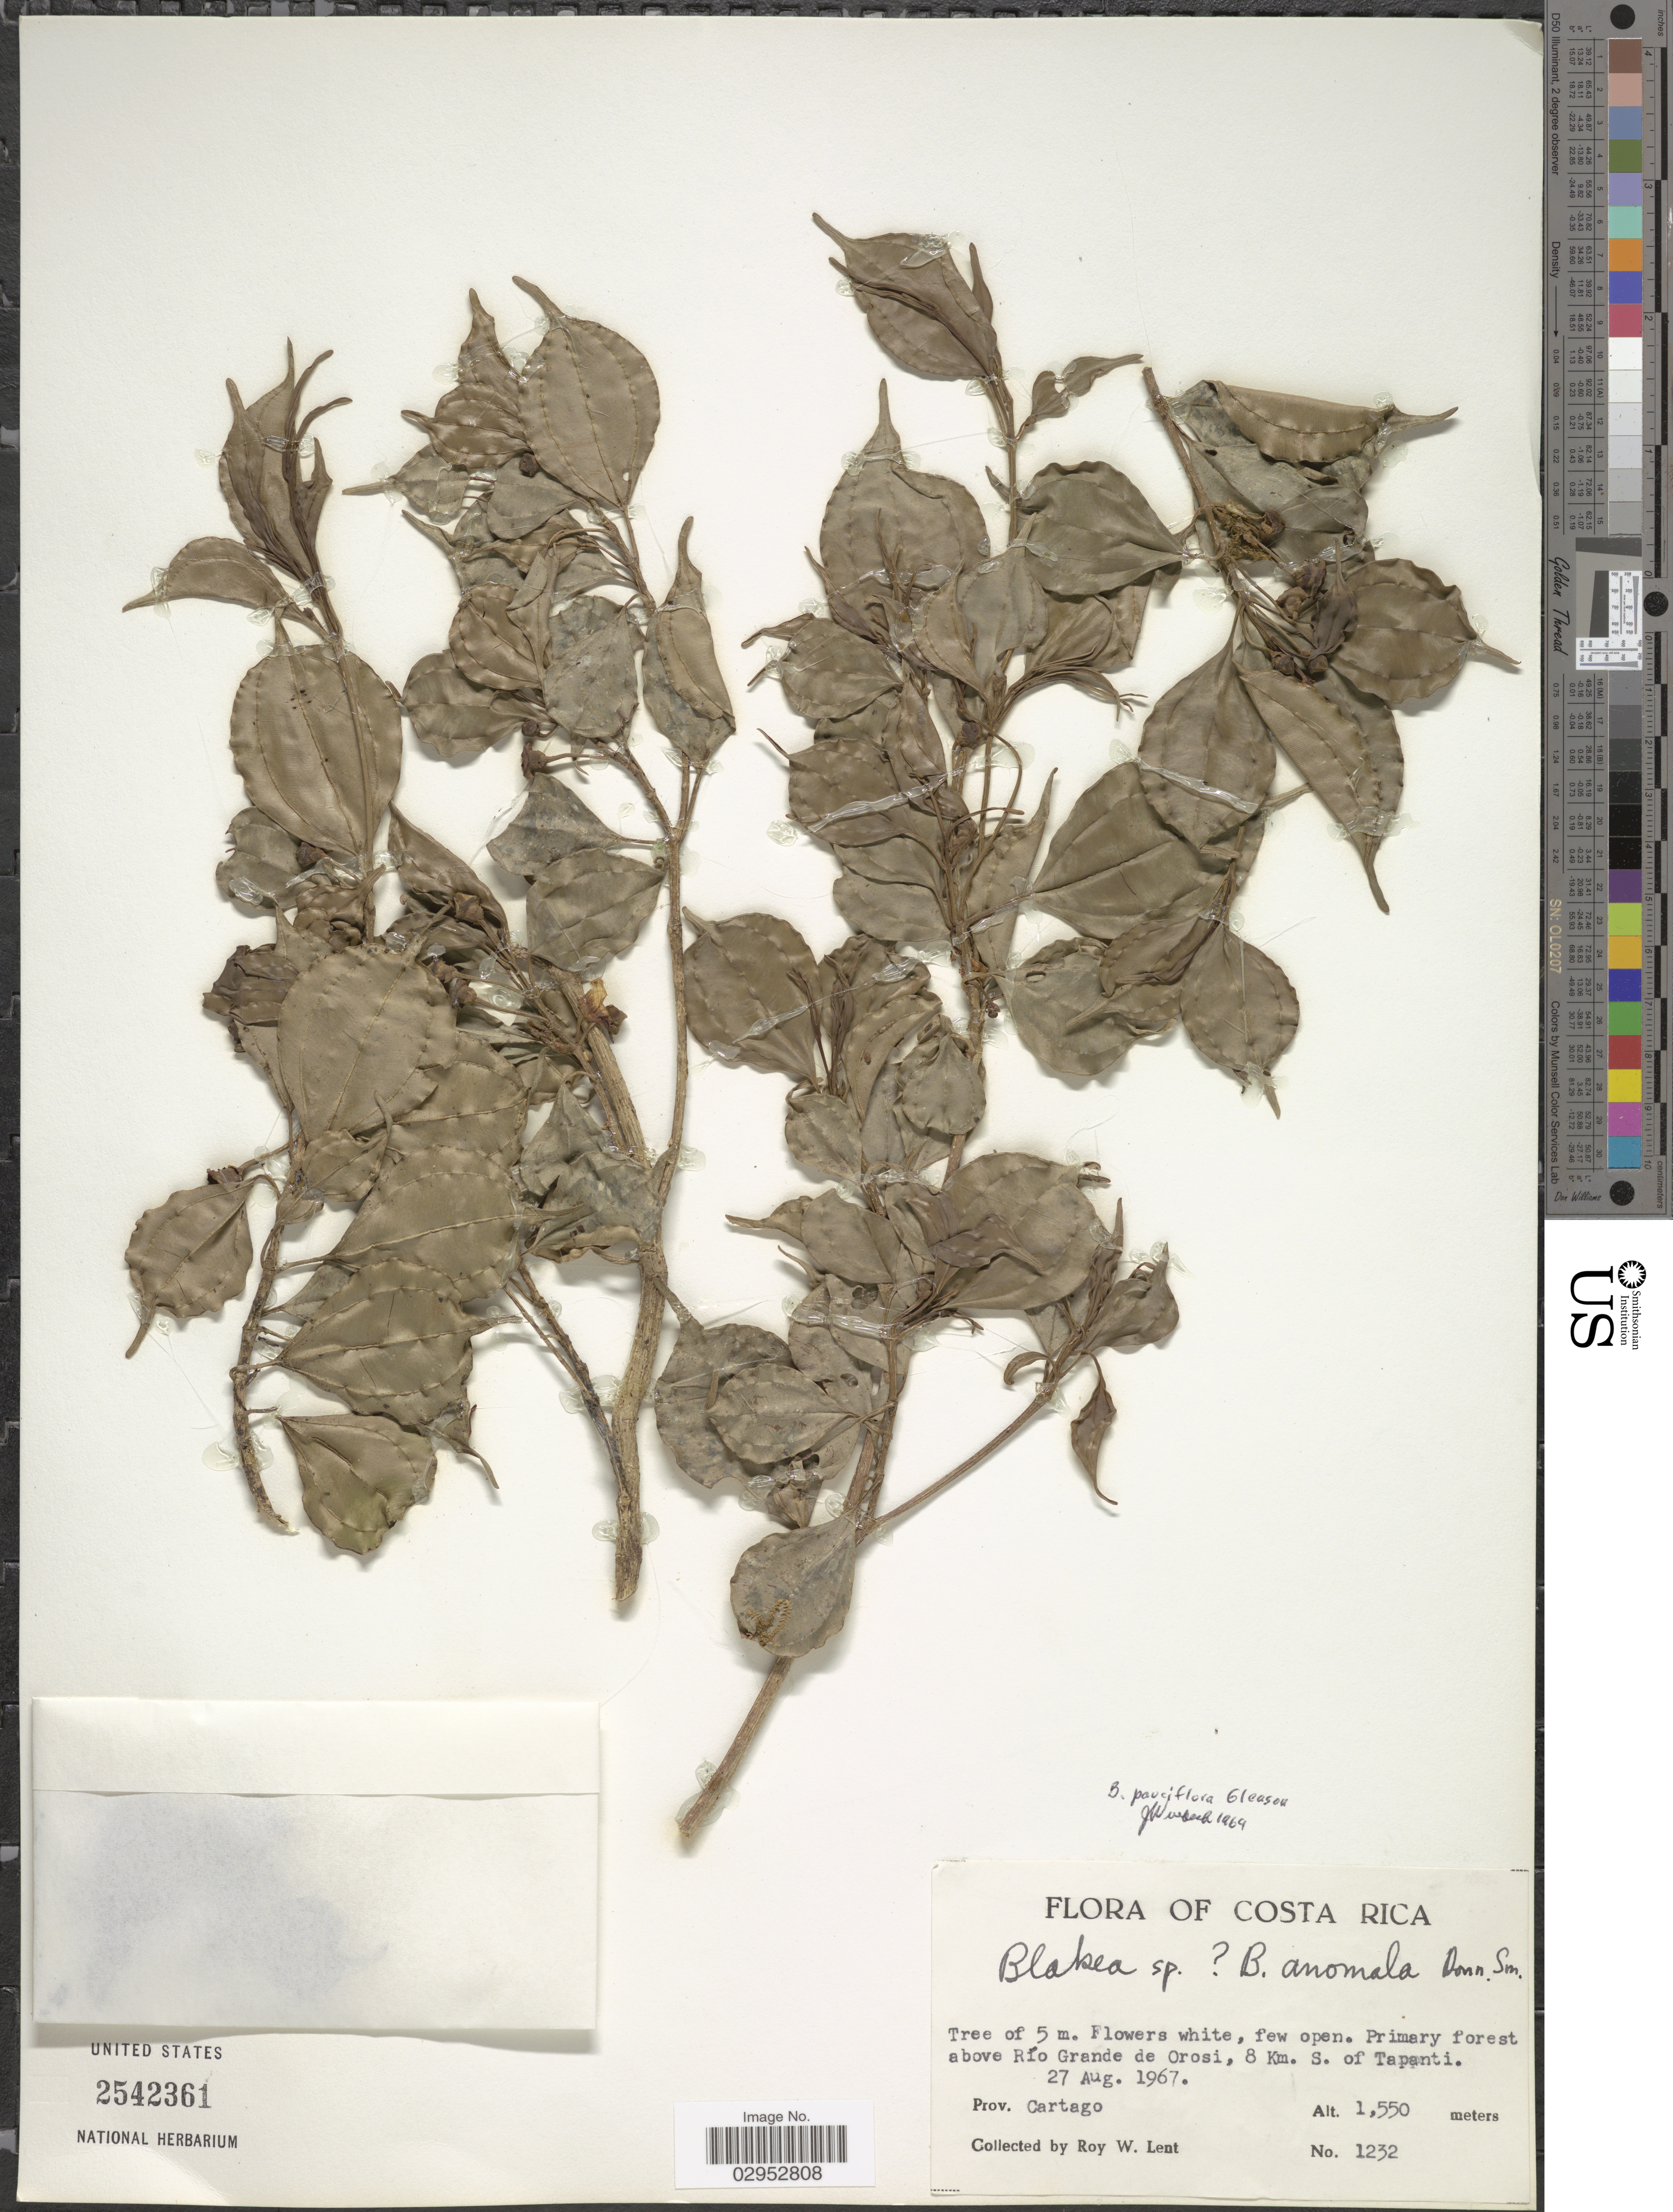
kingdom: Plantae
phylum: Tracheophyta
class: Magnoliopsida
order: Myrtales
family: Melastomataceae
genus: Blakea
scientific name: Blakea pauciflora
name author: Gleason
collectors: R. W. Lent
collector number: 1232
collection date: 1967-08-27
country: Costa Rica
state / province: Cartago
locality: Primary forest above Río Grande de Orosi, 8 Km. S. of Tapanti. Prov. Cartago.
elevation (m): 1550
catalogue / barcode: US 2542361